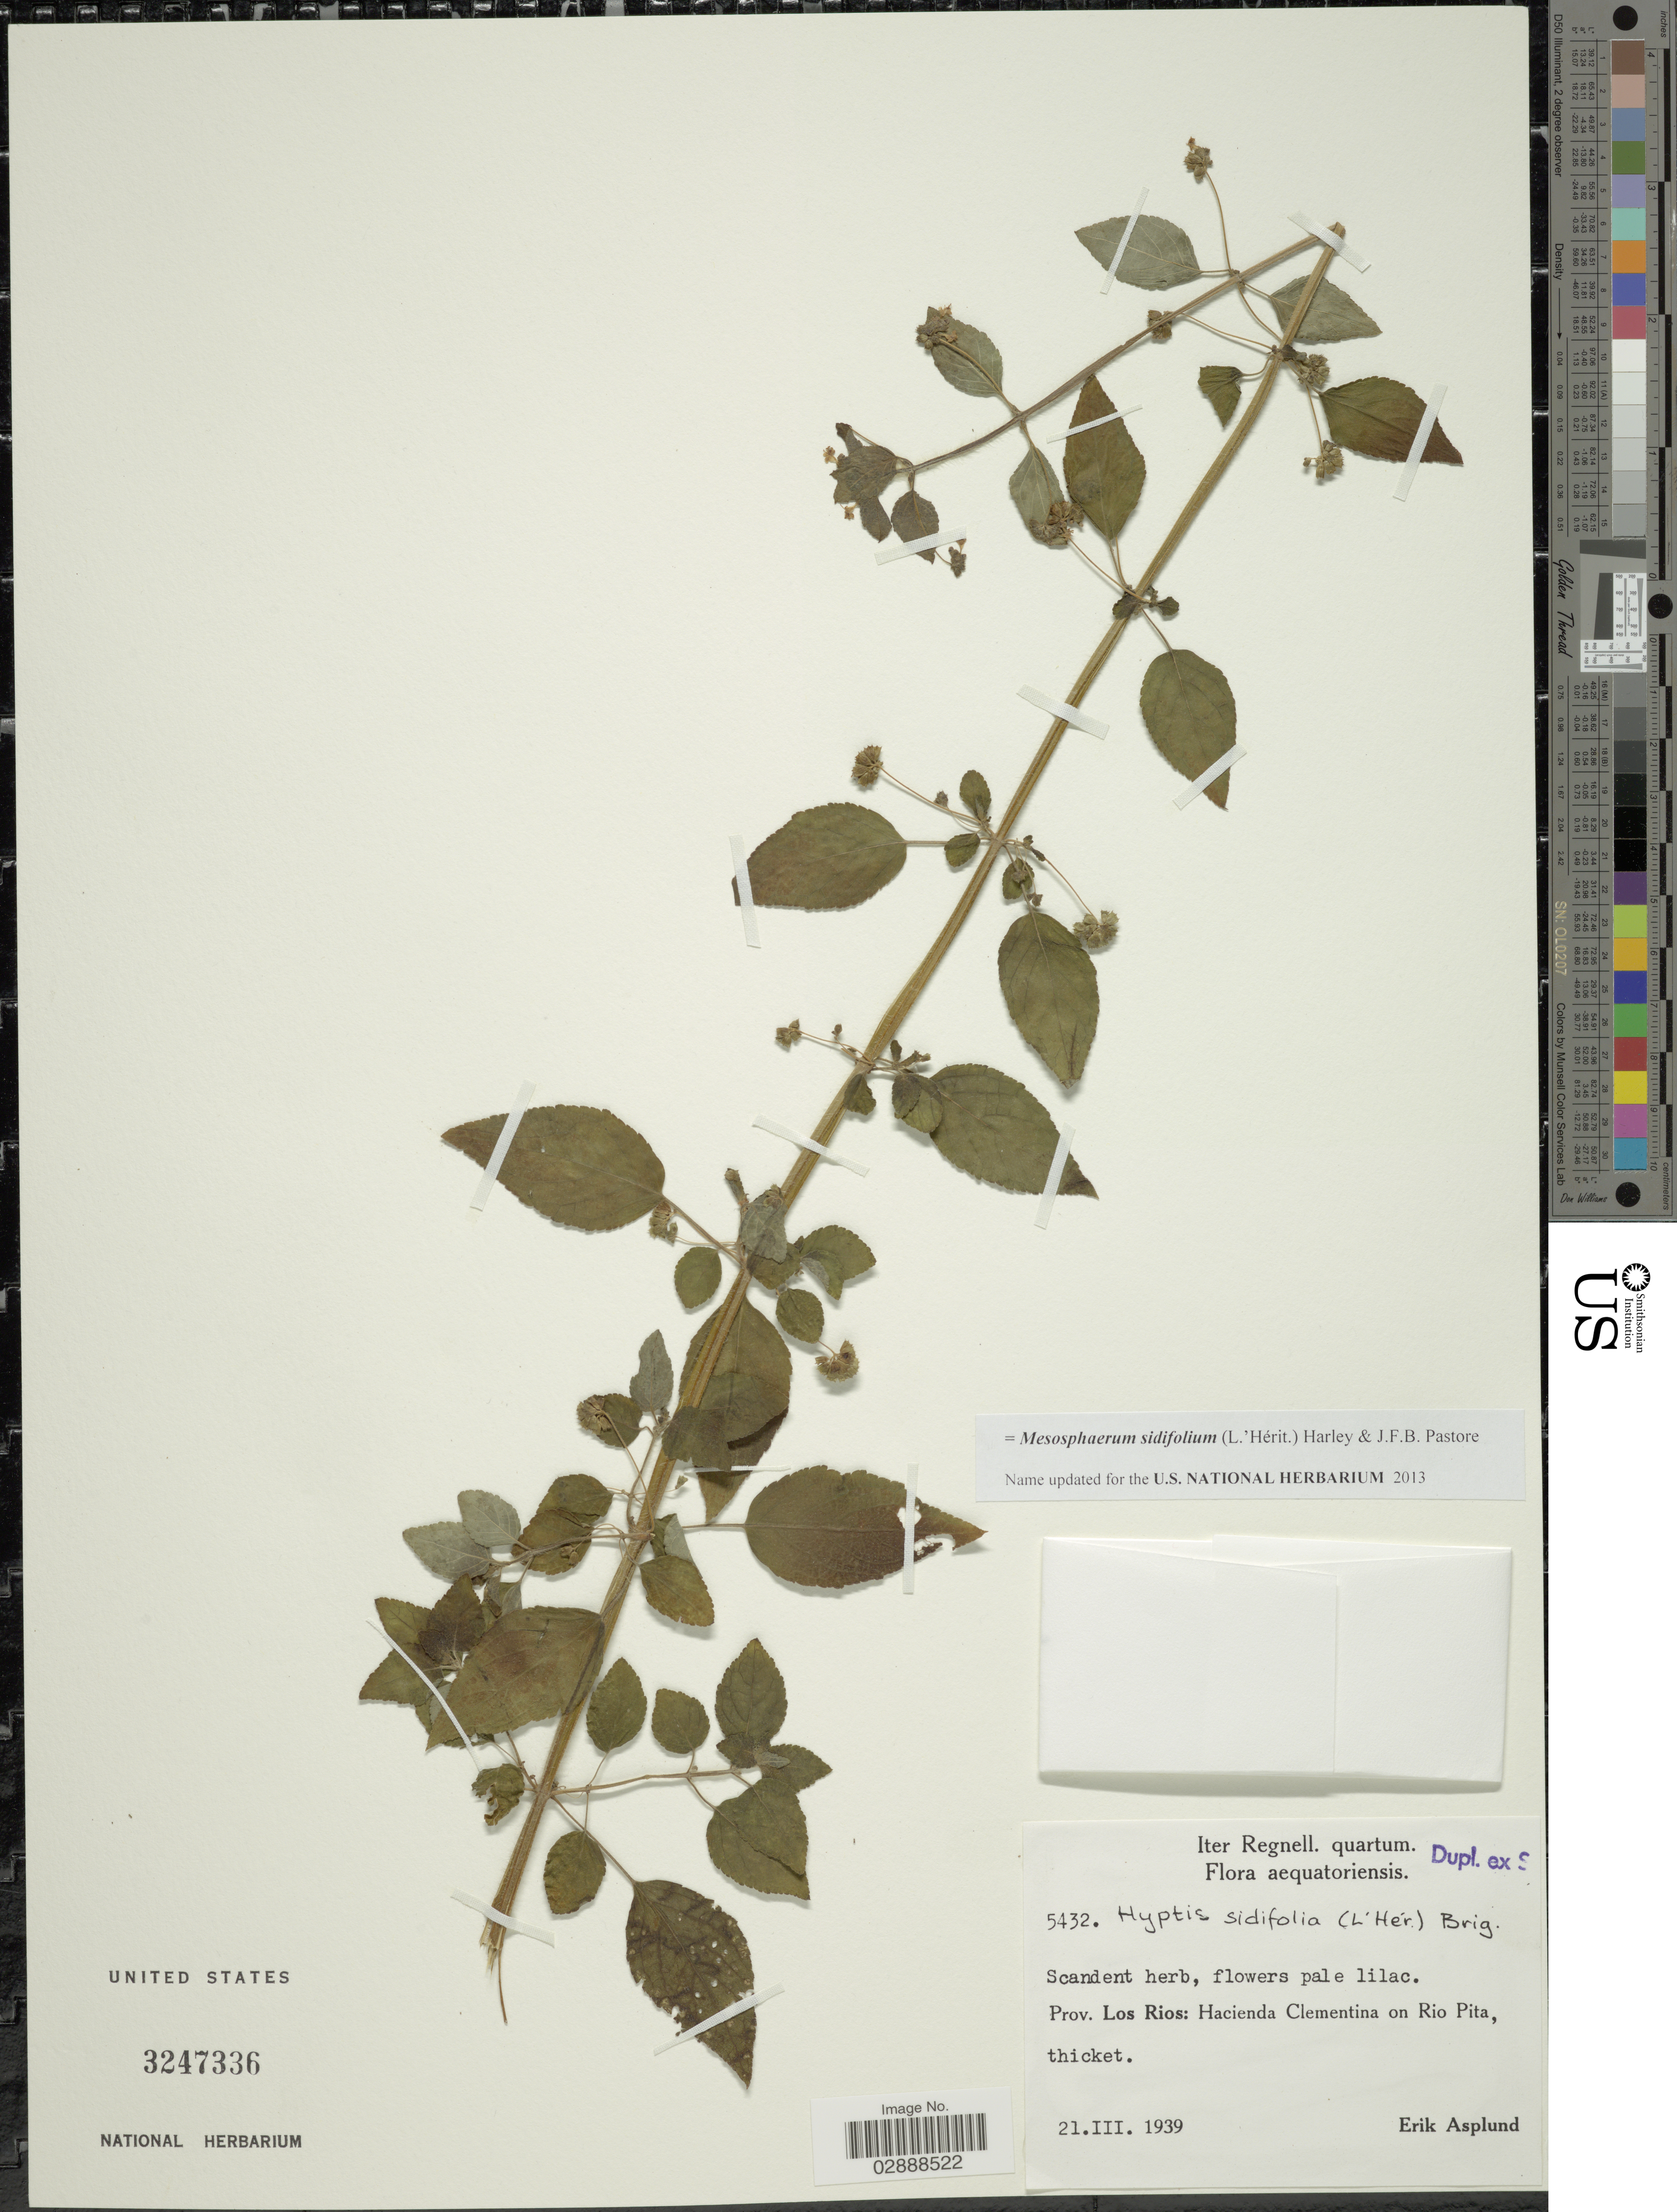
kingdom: Plantae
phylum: Tracheophyta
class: Magnoliopsida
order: Lamiales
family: Lamiaceae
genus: Mesosphaerum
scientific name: Mesosphaerum sidifolium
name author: (L'Hér.) Harley & J.F.B. Pastore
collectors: E. Asplund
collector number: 5432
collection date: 1939-03-21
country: Ecuador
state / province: Los Ríos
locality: Hacienda Clementina on Rio Pita.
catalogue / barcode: US 3247336